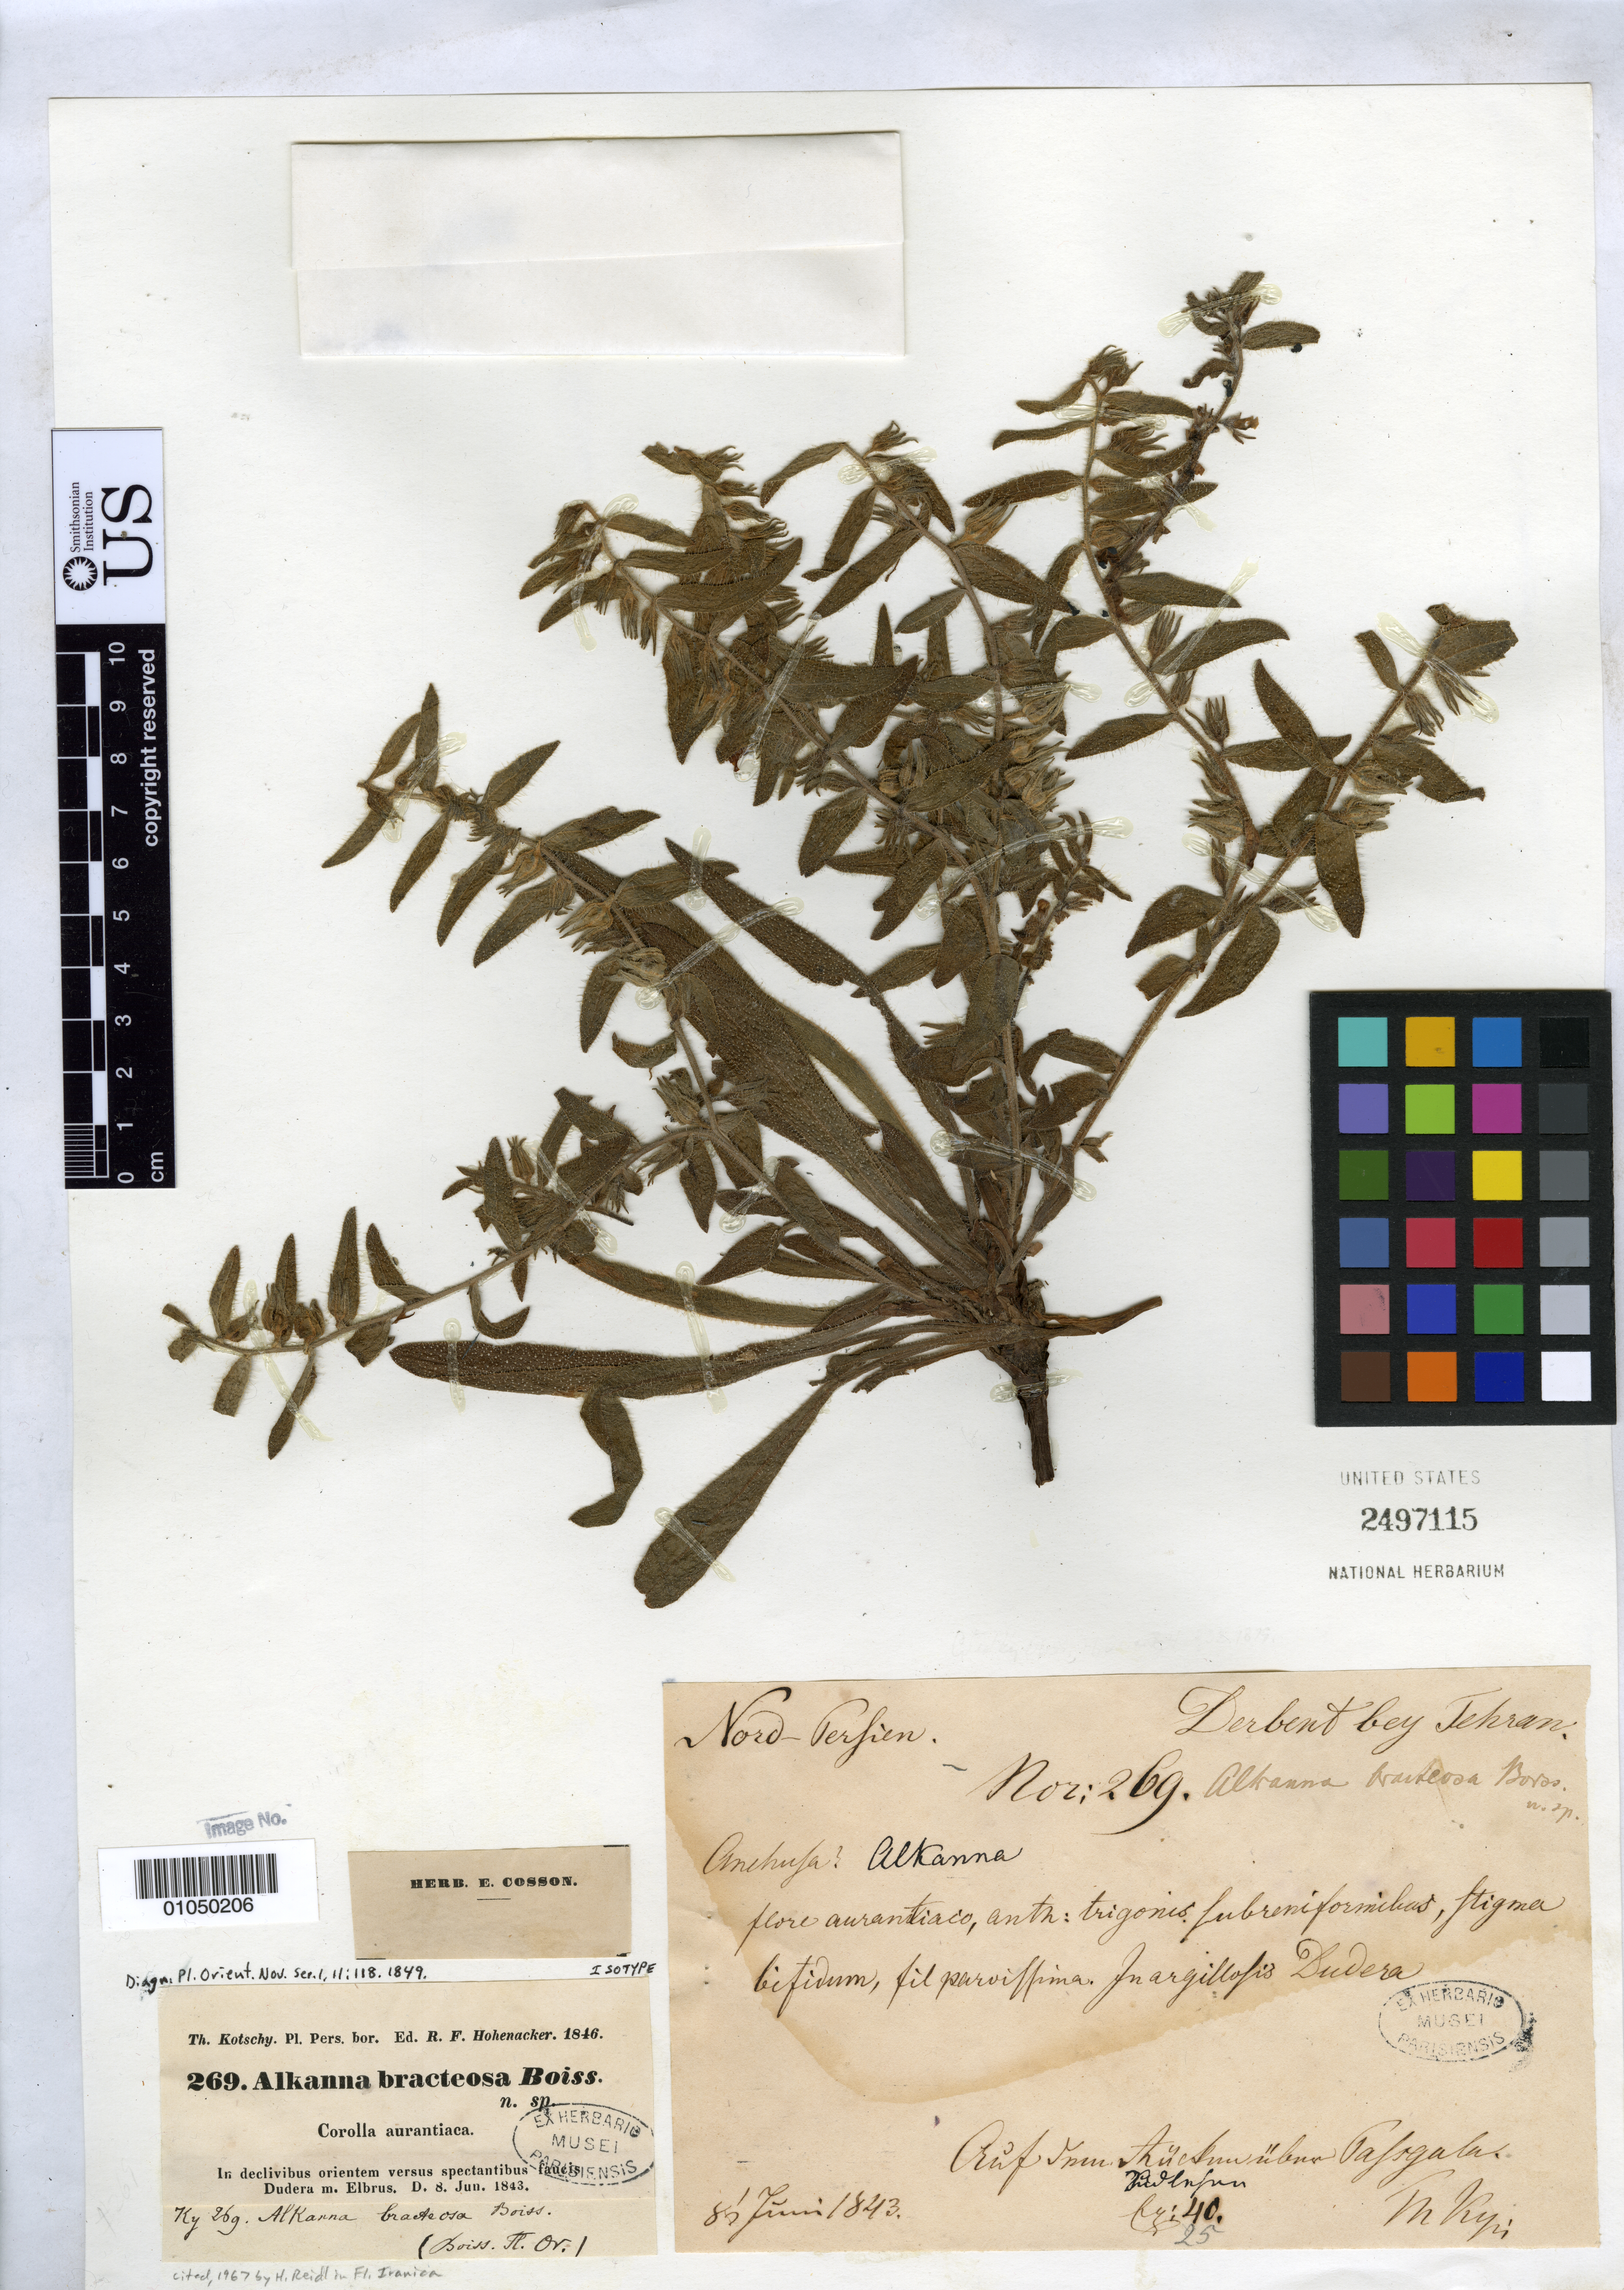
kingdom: Plantae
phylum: Tracheophyta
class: Magnoliopsida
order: Boraginales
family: Boraginaceae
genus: Alkanna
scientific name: Alkanna bracteosa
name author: Boiss.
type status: Isotype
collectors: K. G. Kotschy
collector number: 269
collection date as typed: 08 Jun 1843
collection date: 1843-06-08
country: Iran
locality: In declivibus orientem versus spectantibus faucis Dudera m. Elbrus.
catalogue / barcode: US 2497115